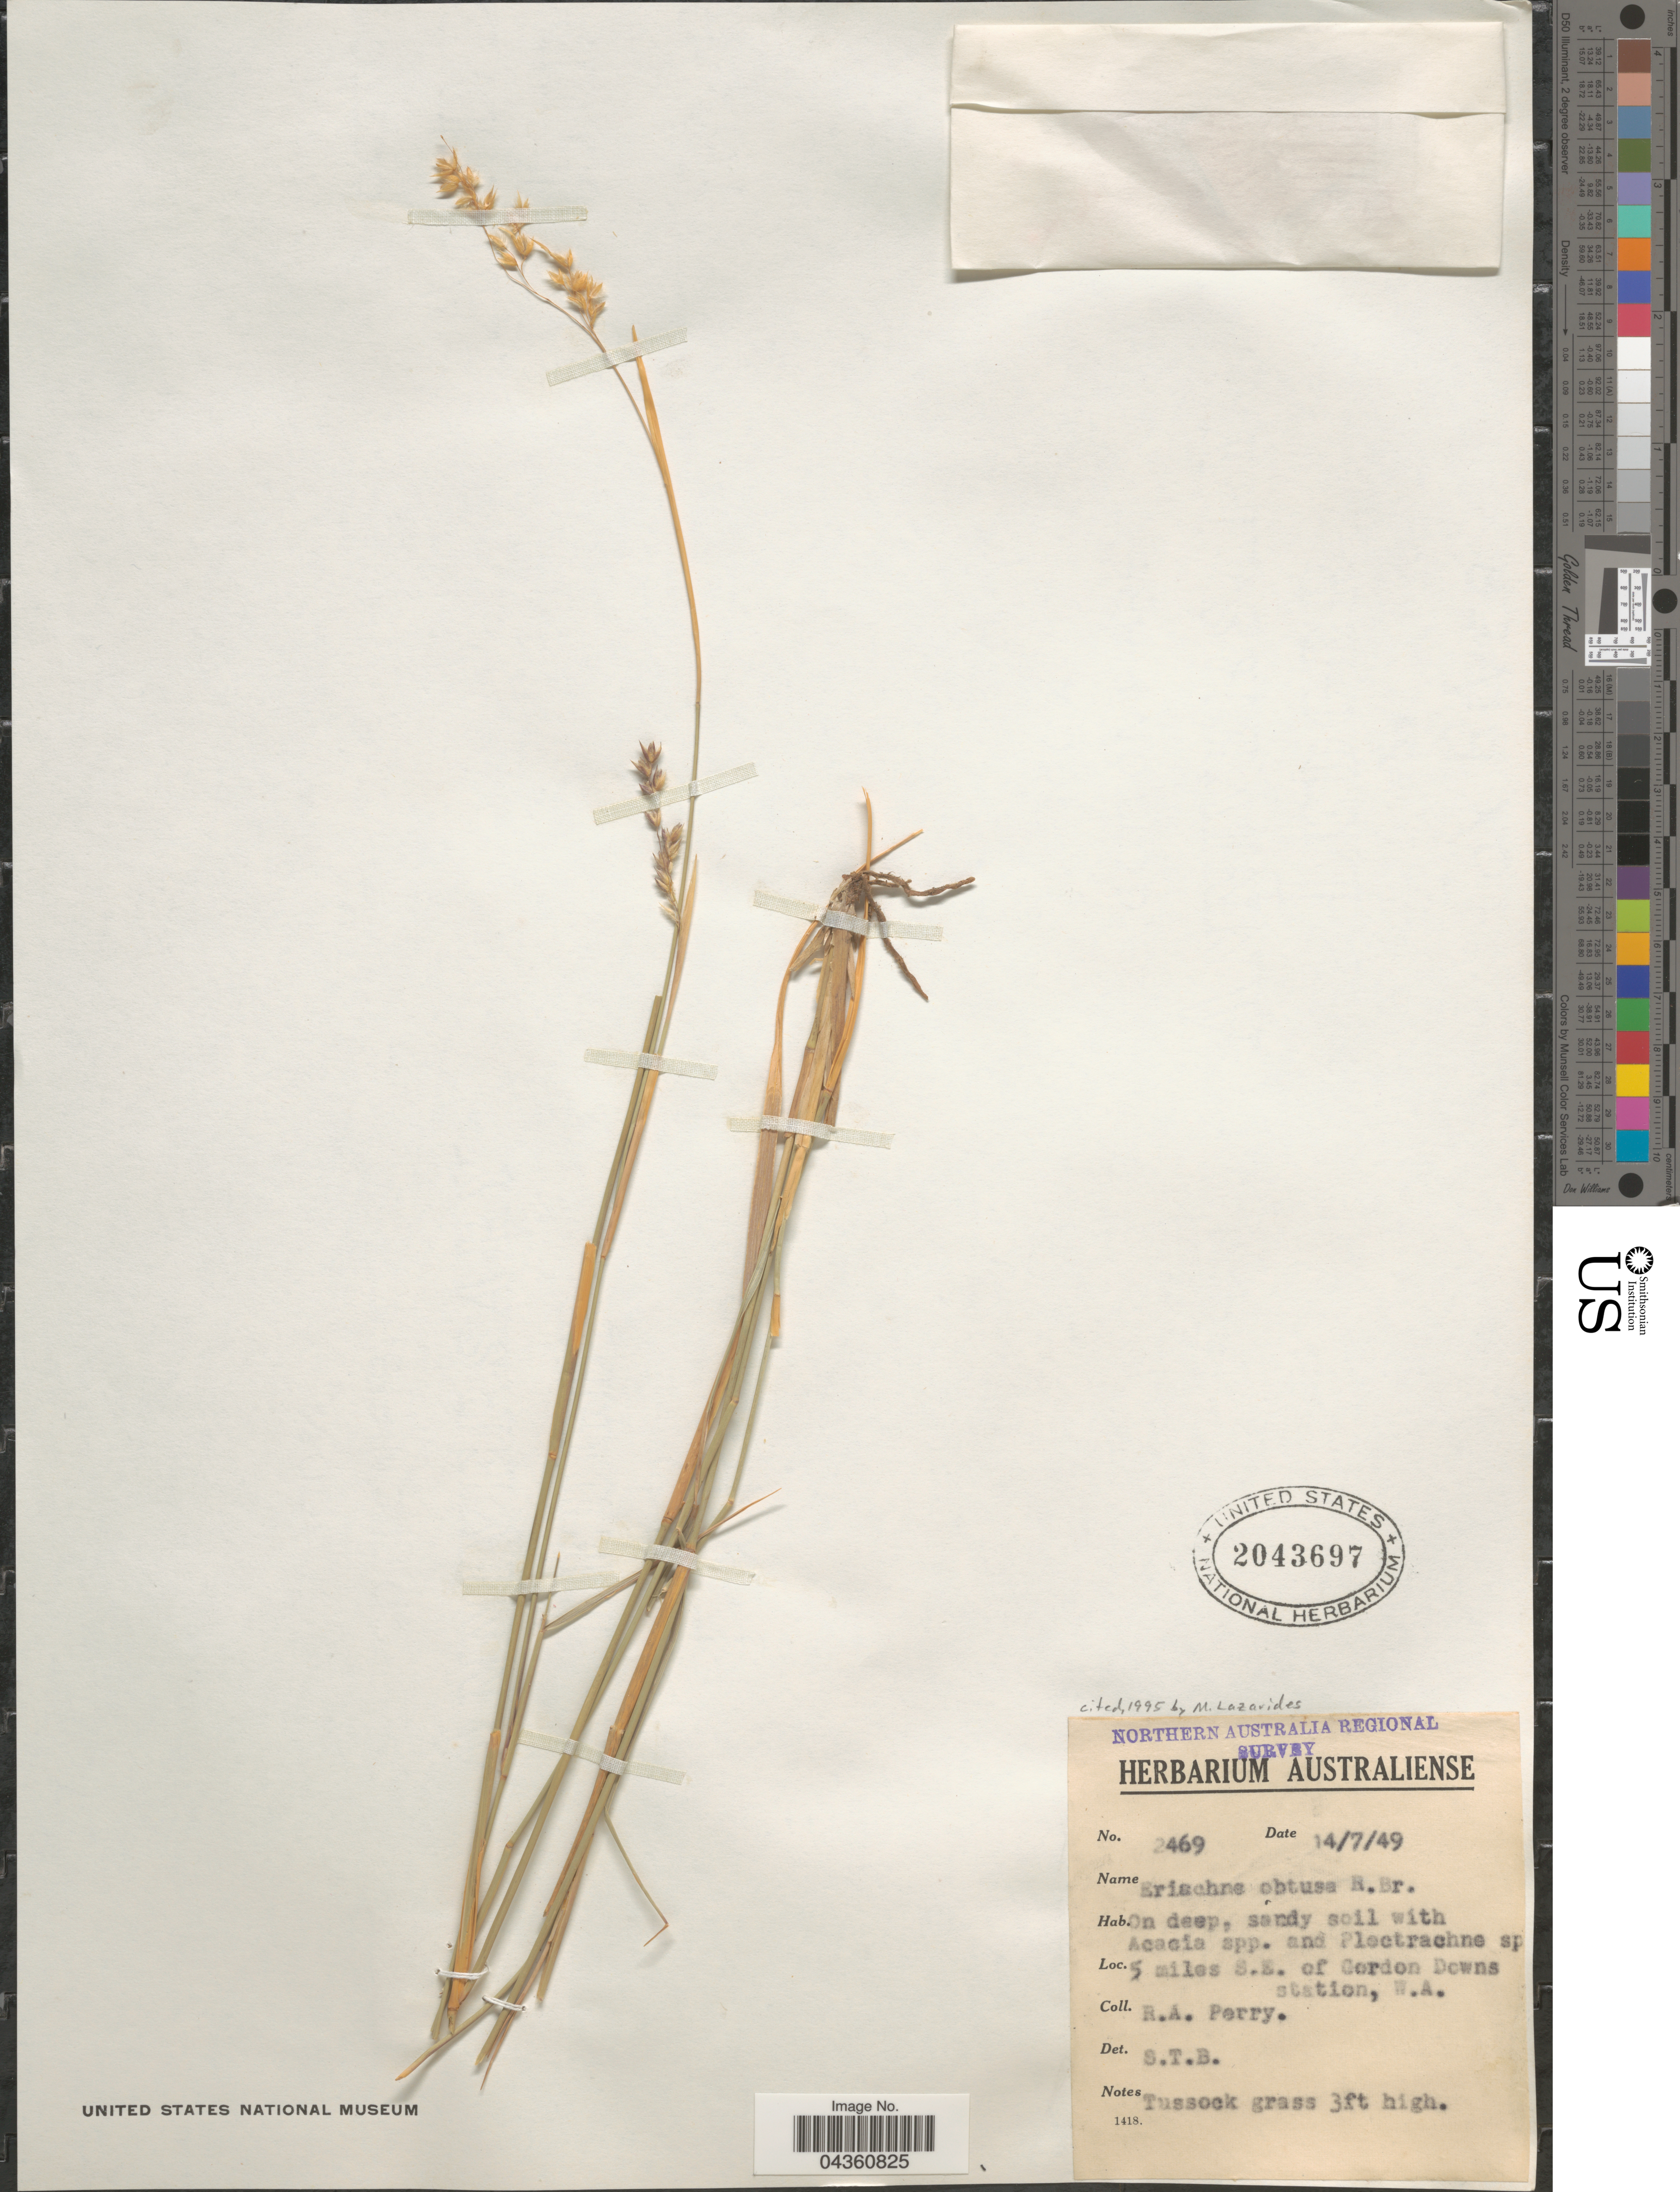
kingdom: Plantae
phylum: Tracheophyta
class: Liliopsida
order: Poales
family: Poaceae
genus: Eriachne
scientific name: Eriachne obtusa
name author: R. Br.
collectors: Perry, R. A.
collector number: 2469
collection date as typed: Transcribed d/m/y: 14/7/49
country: Australia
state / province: Western Australia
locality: Northern Australia Regional Survey. 5 miles S.E. of Gordon Downs Station.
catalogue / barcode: US 2043697